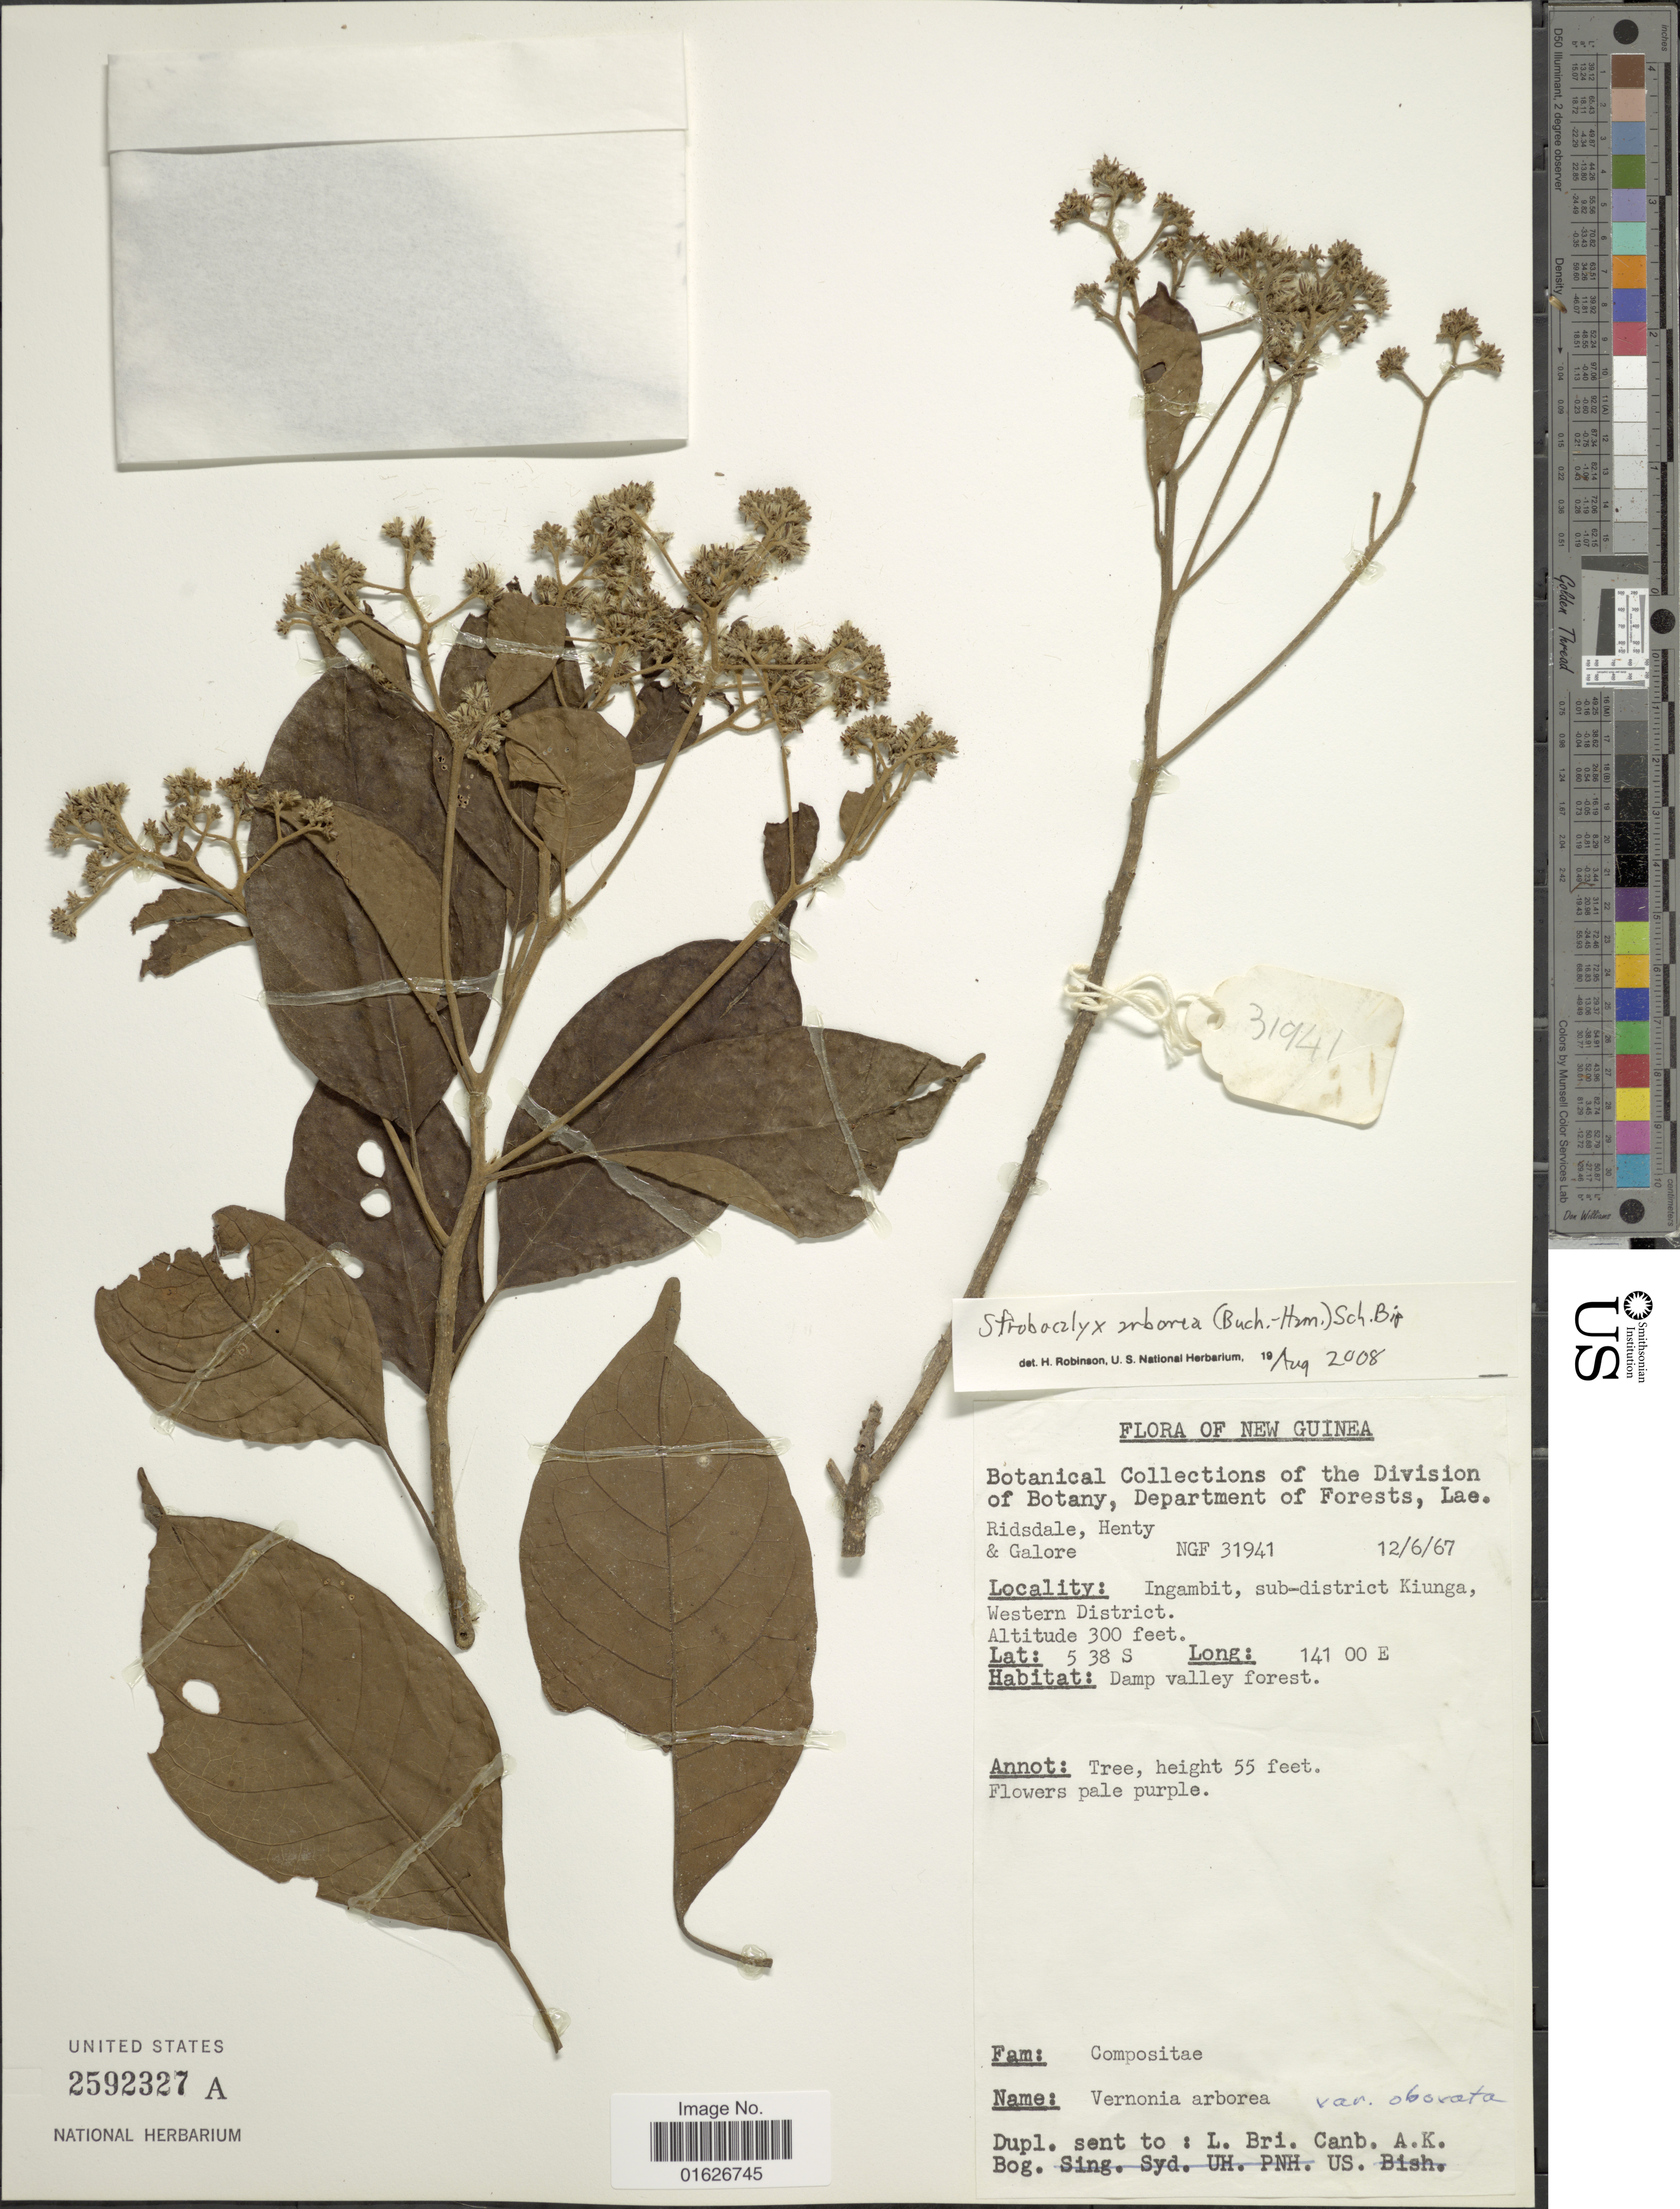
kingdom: Plantae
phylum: Tracheophyta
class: Magnoliopsida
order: Asterales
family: Asteraceae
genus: Strobocalyx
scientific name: Strobocalyx arborea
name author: (Buch.-Ham.) Sch. Bip.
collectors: -. Ridsdale, -. Henty & -. Galore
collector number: NGF 31941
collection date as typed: Transcribed d/m/y: 12/6/67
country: Papua New Guinea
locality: Ingambit, Sub - district Kiunga, Western District.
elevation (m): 91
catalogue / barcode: US 2592327A